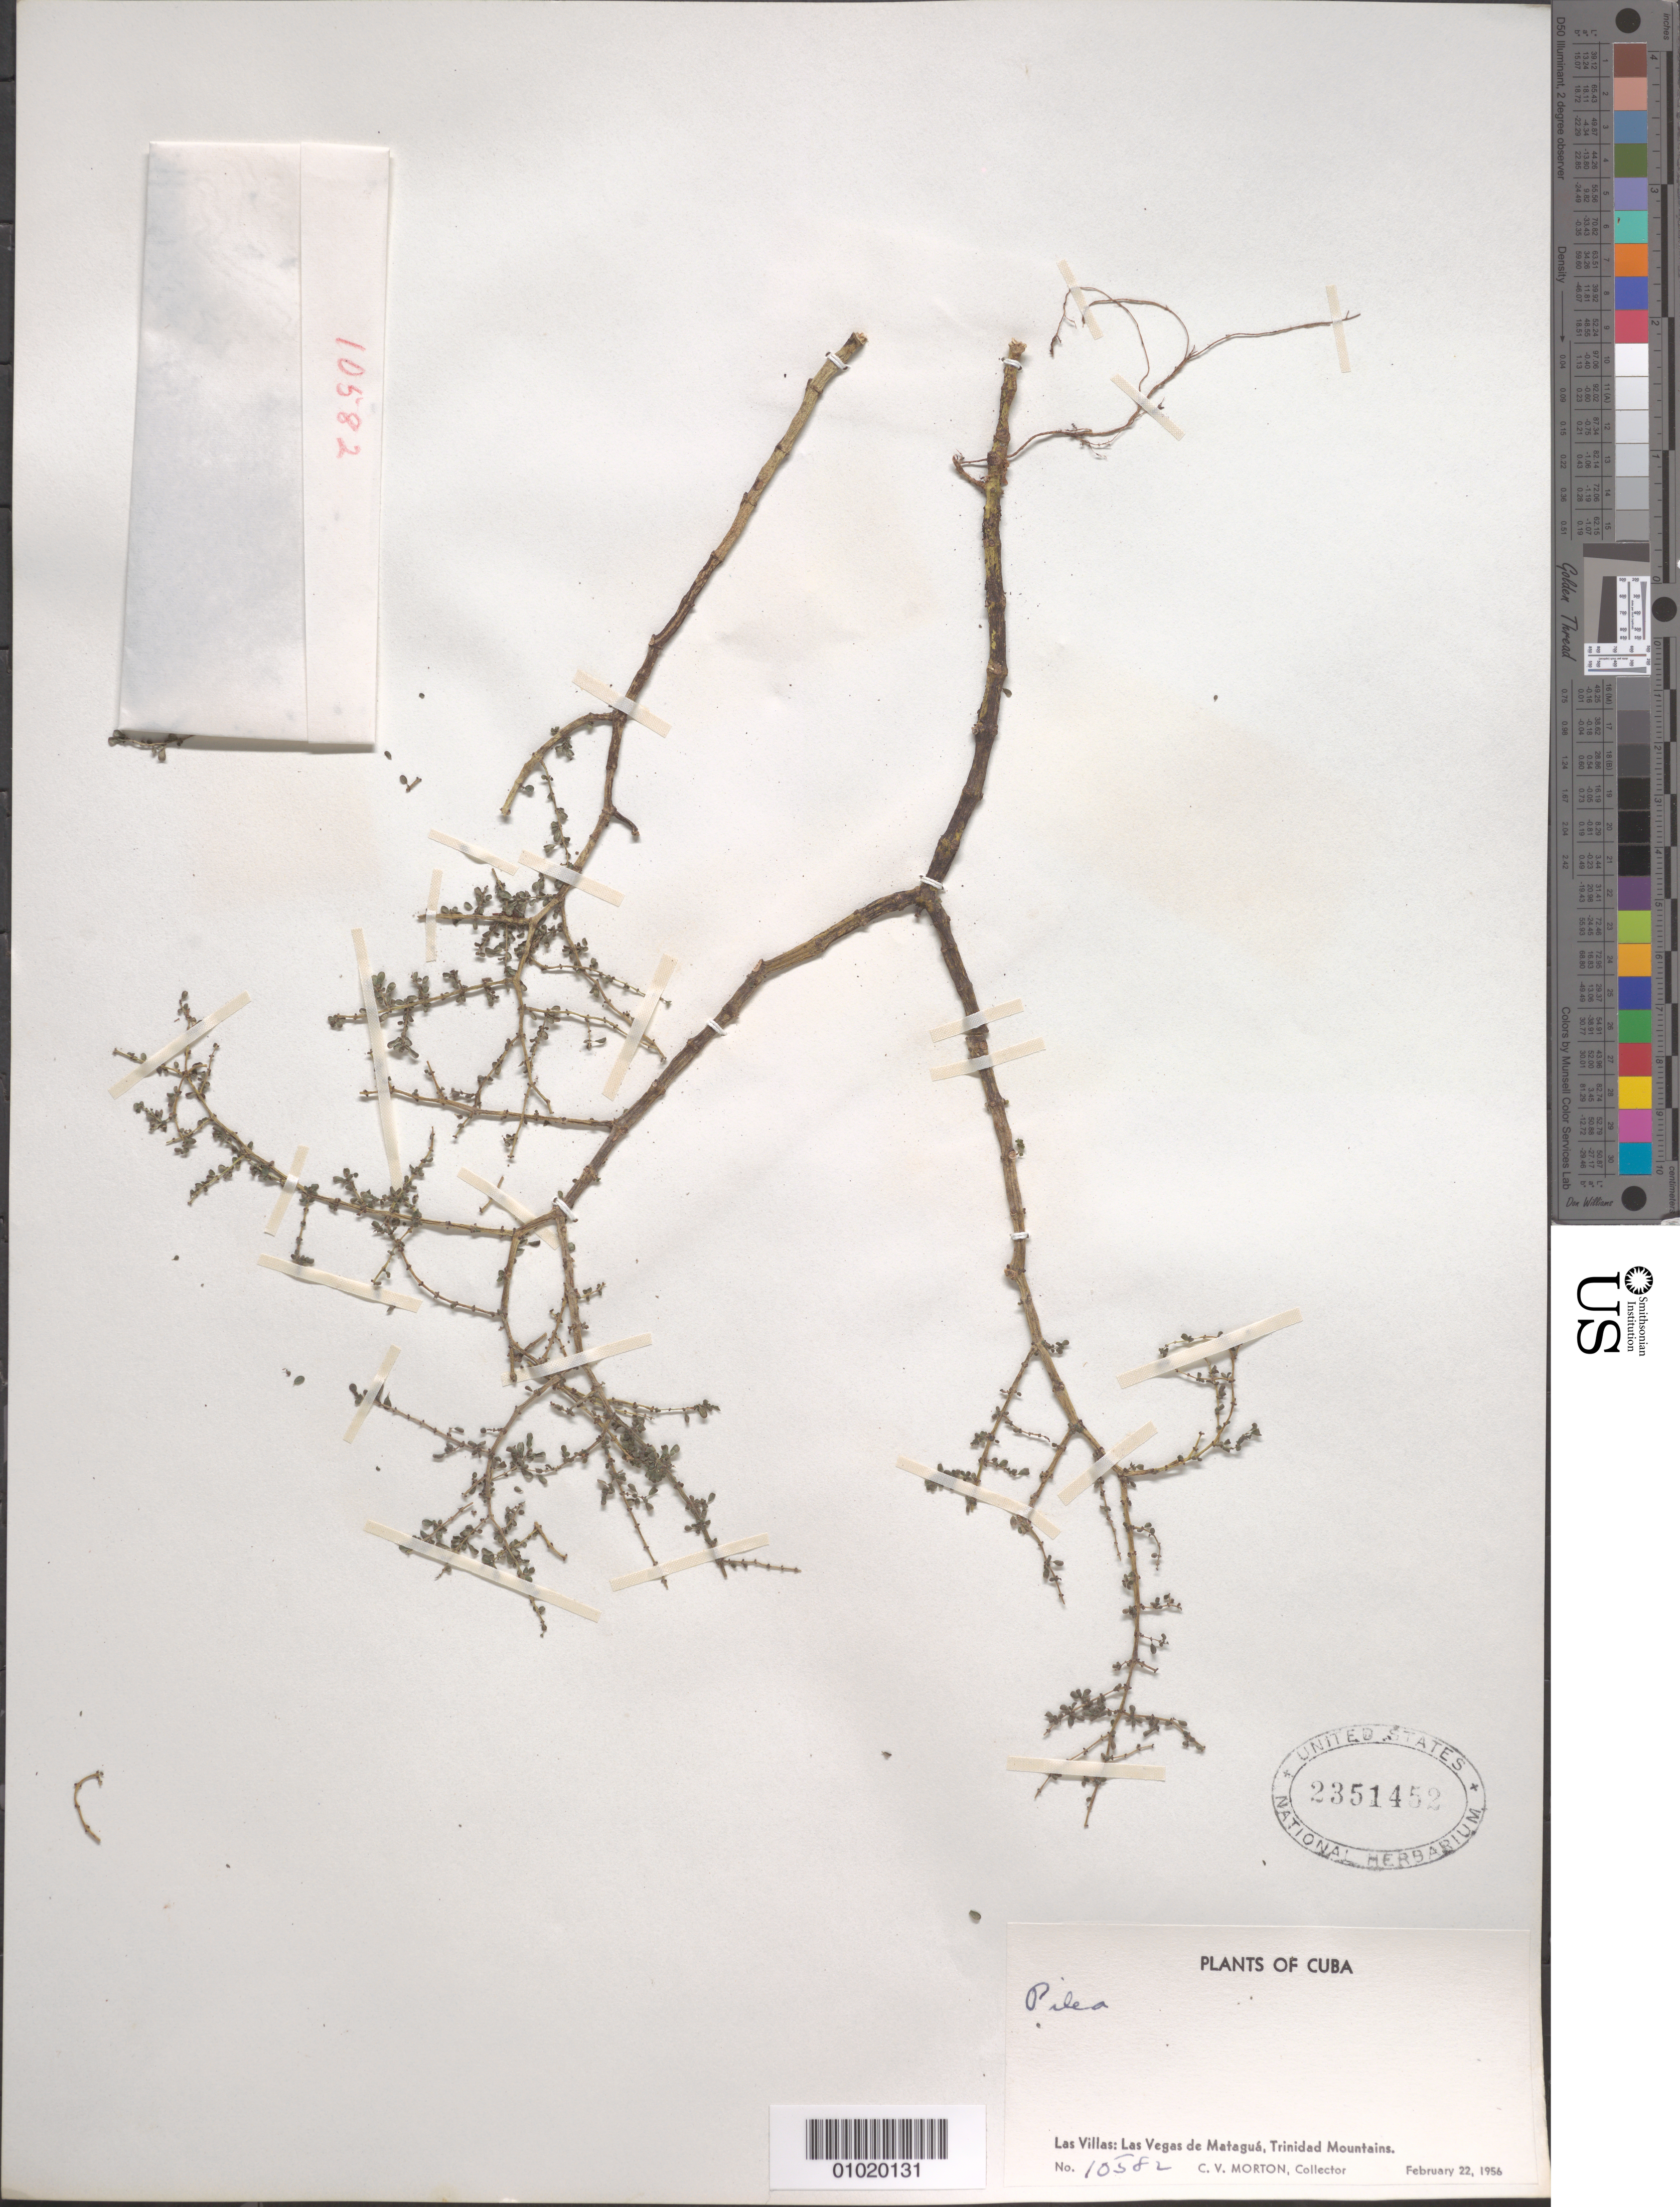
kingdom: Plantae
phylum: Tracheophyta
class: Magnoliopsida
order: Rosales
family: Urticaceae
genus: Pilea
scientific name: Pilea sp.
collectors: C. V. Morton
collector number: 10582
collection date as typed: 22 Feb 1956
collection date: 1956-02-22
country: Cuba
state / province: Las Villas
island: Cuba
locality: Las Vegas de Matagua, Trinidad Mountains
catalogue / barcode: US 2351452